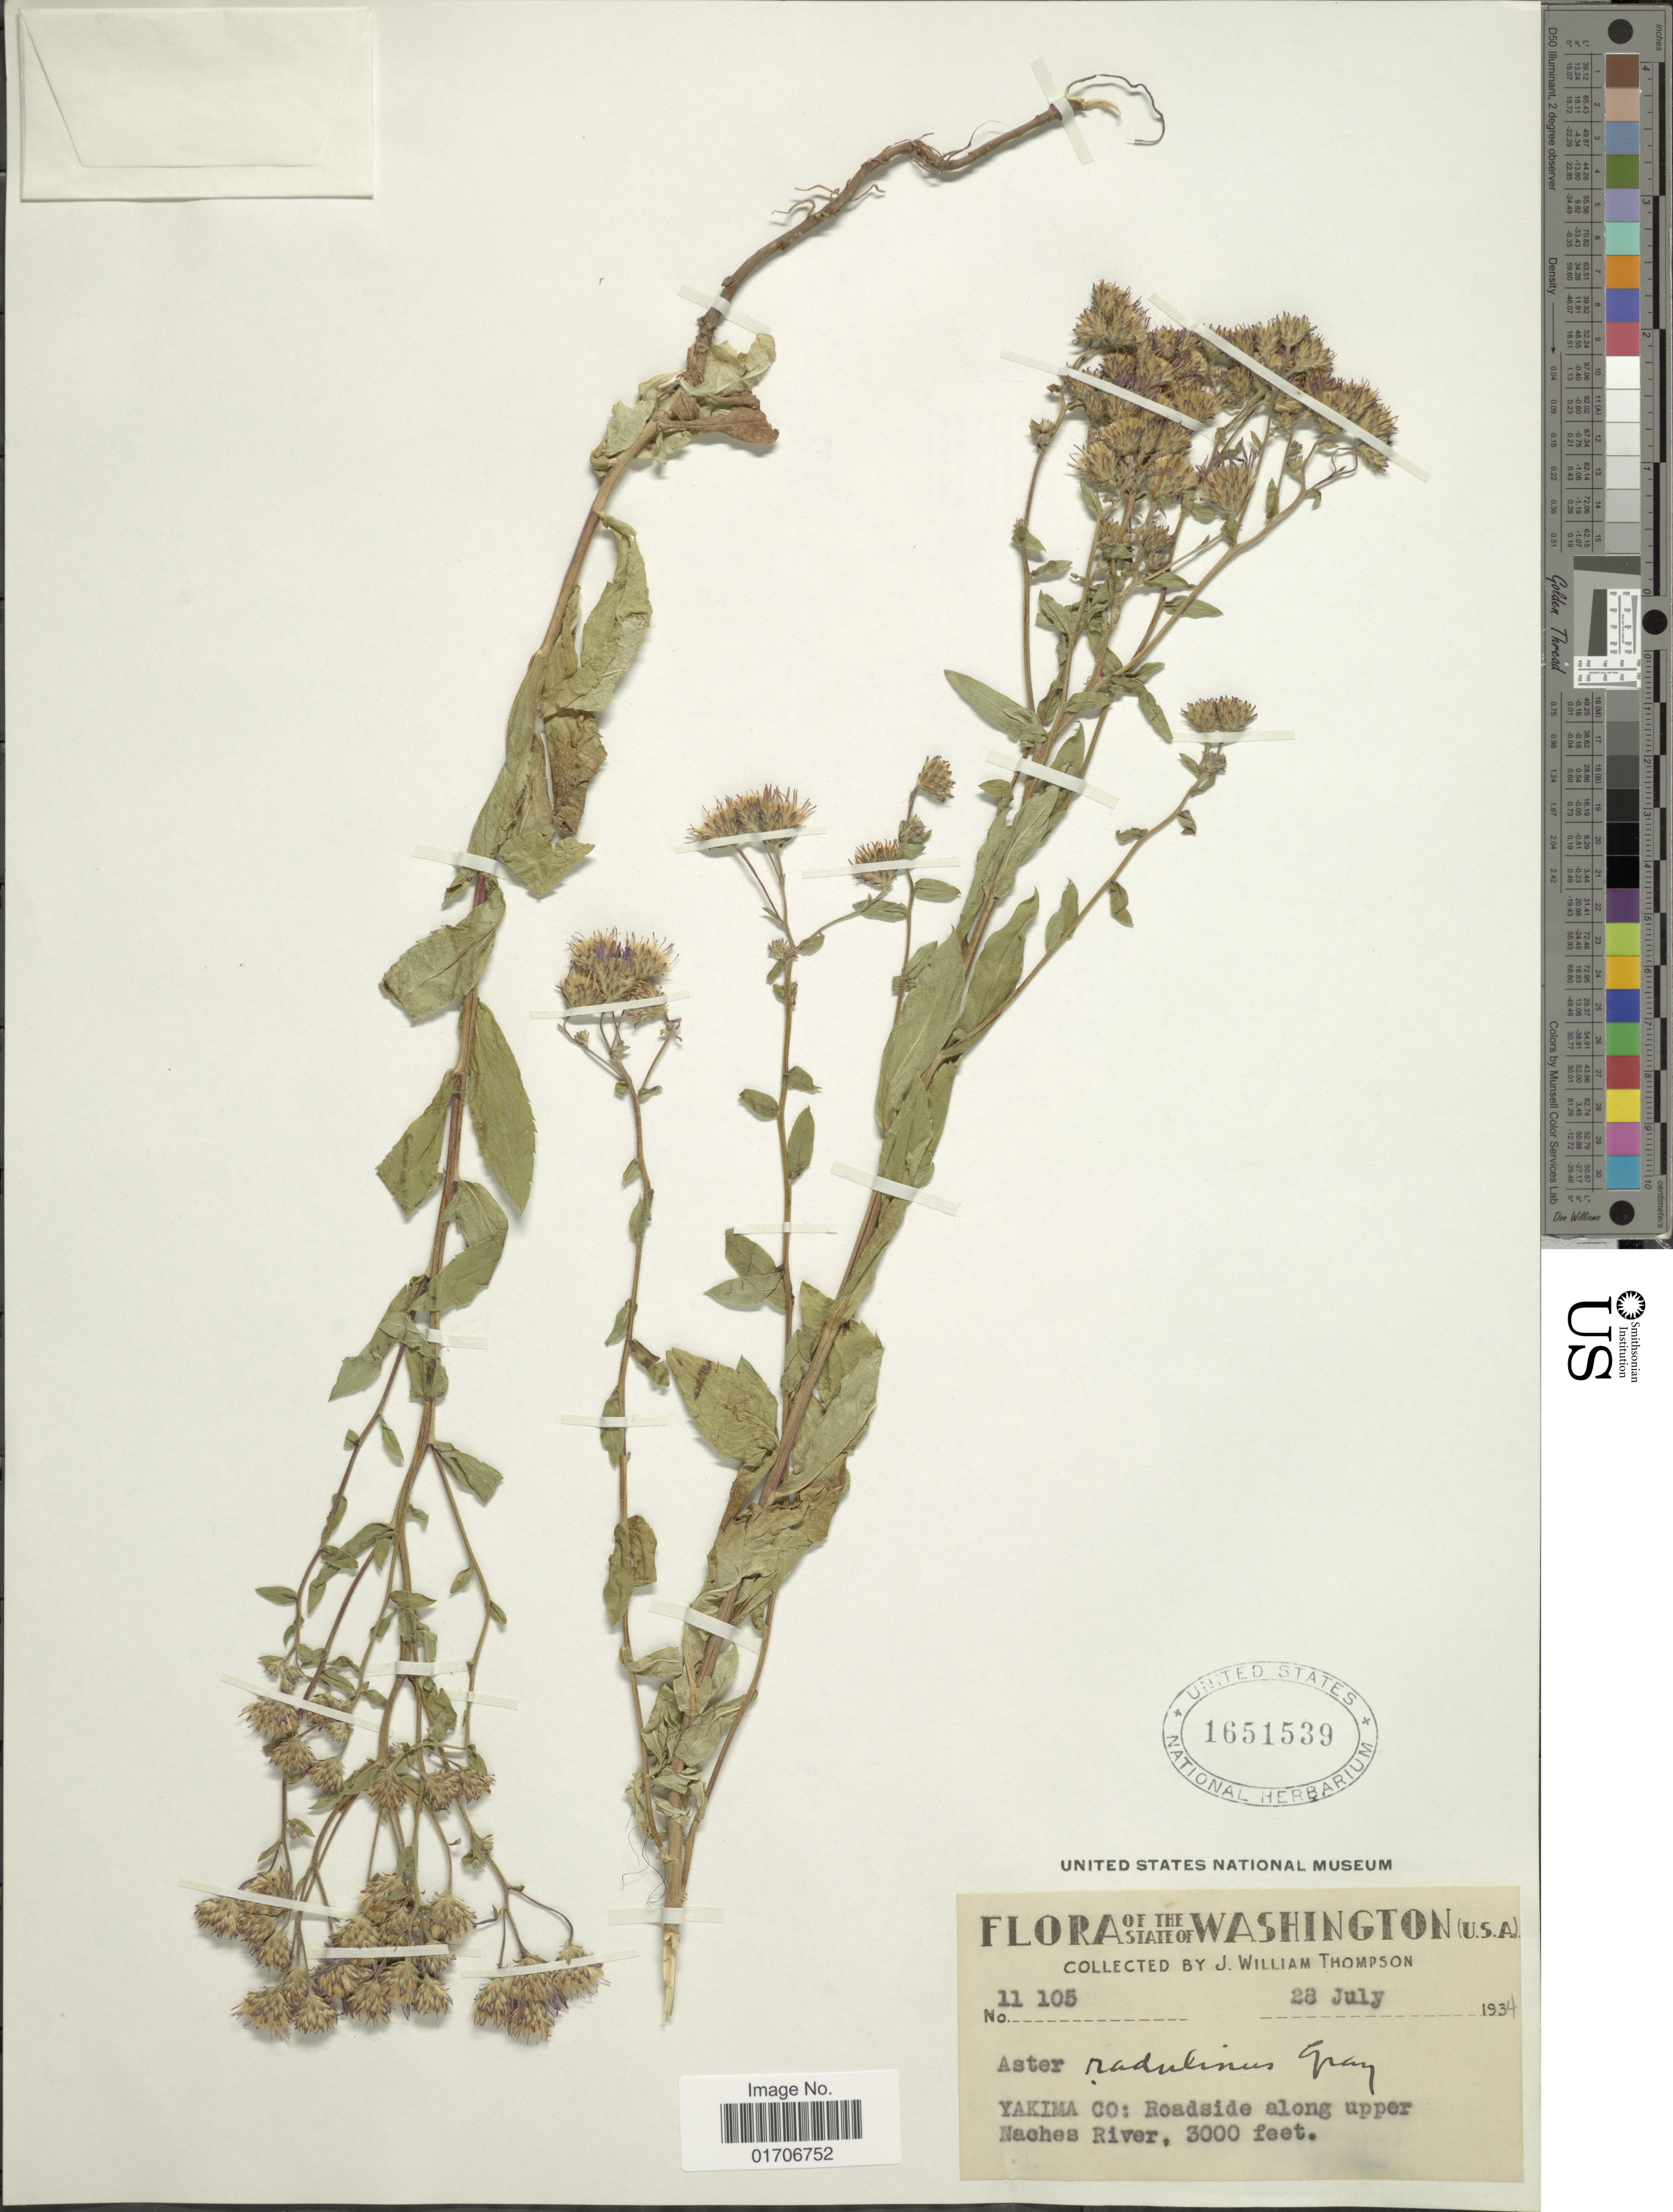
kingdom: Plantae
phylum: Tracheophyta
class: Magnoliopsida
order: Asterales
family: Asteraceae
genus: Eurybia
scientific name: Eurybia radulina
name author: (A. Gray) G.L. Nesom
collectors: J. W. Thompson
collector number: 11105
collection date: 1934-07-28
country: United States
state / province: Washington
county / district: Yakima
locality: State of Washington (U.S.A.). Yakima Co: Roadsie along upper Naches River.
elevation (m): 914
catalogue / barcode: US 1651539